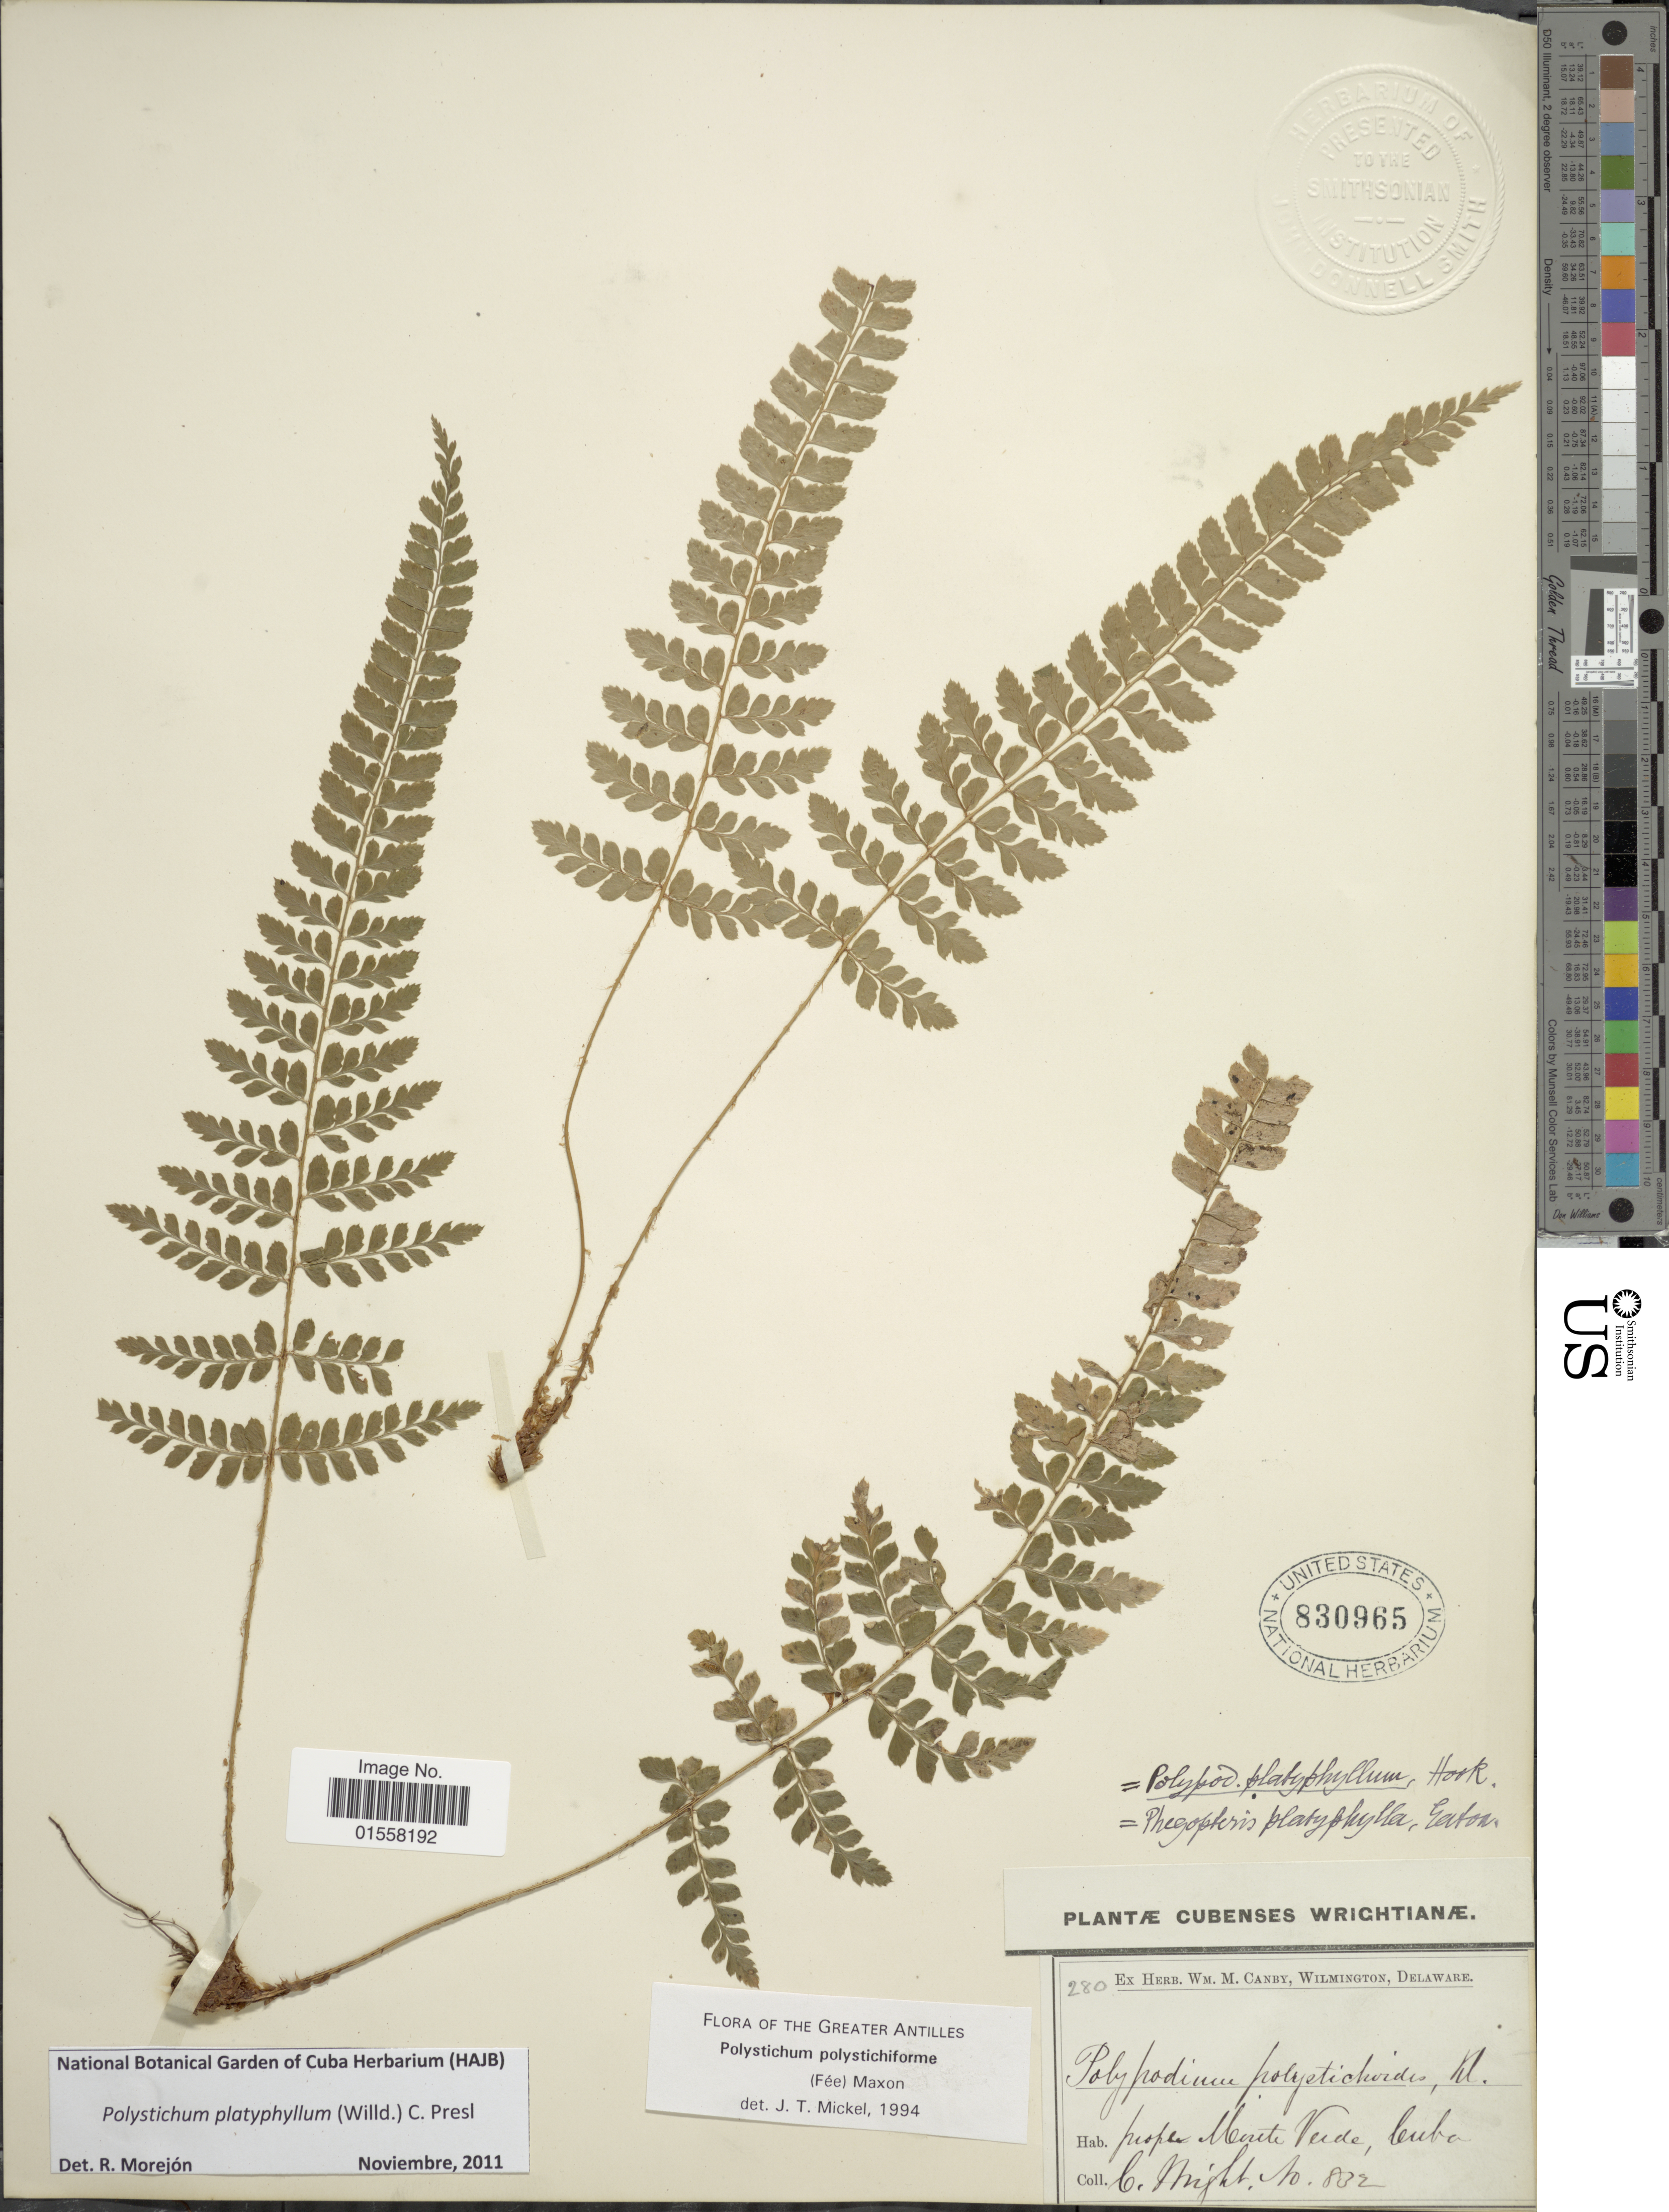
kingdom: Plantae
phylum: Tracheophyta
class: Polypodiopsida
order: Polypodiales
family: Dryopteridaceae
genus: Polystichum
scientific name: Polystichum platyphyllum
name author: (Willd.) C. Presl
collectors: C. Wright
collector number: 832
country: Cuba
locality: Cubenses. Prope Monte Verde, Cuba.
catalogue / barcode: US 830965